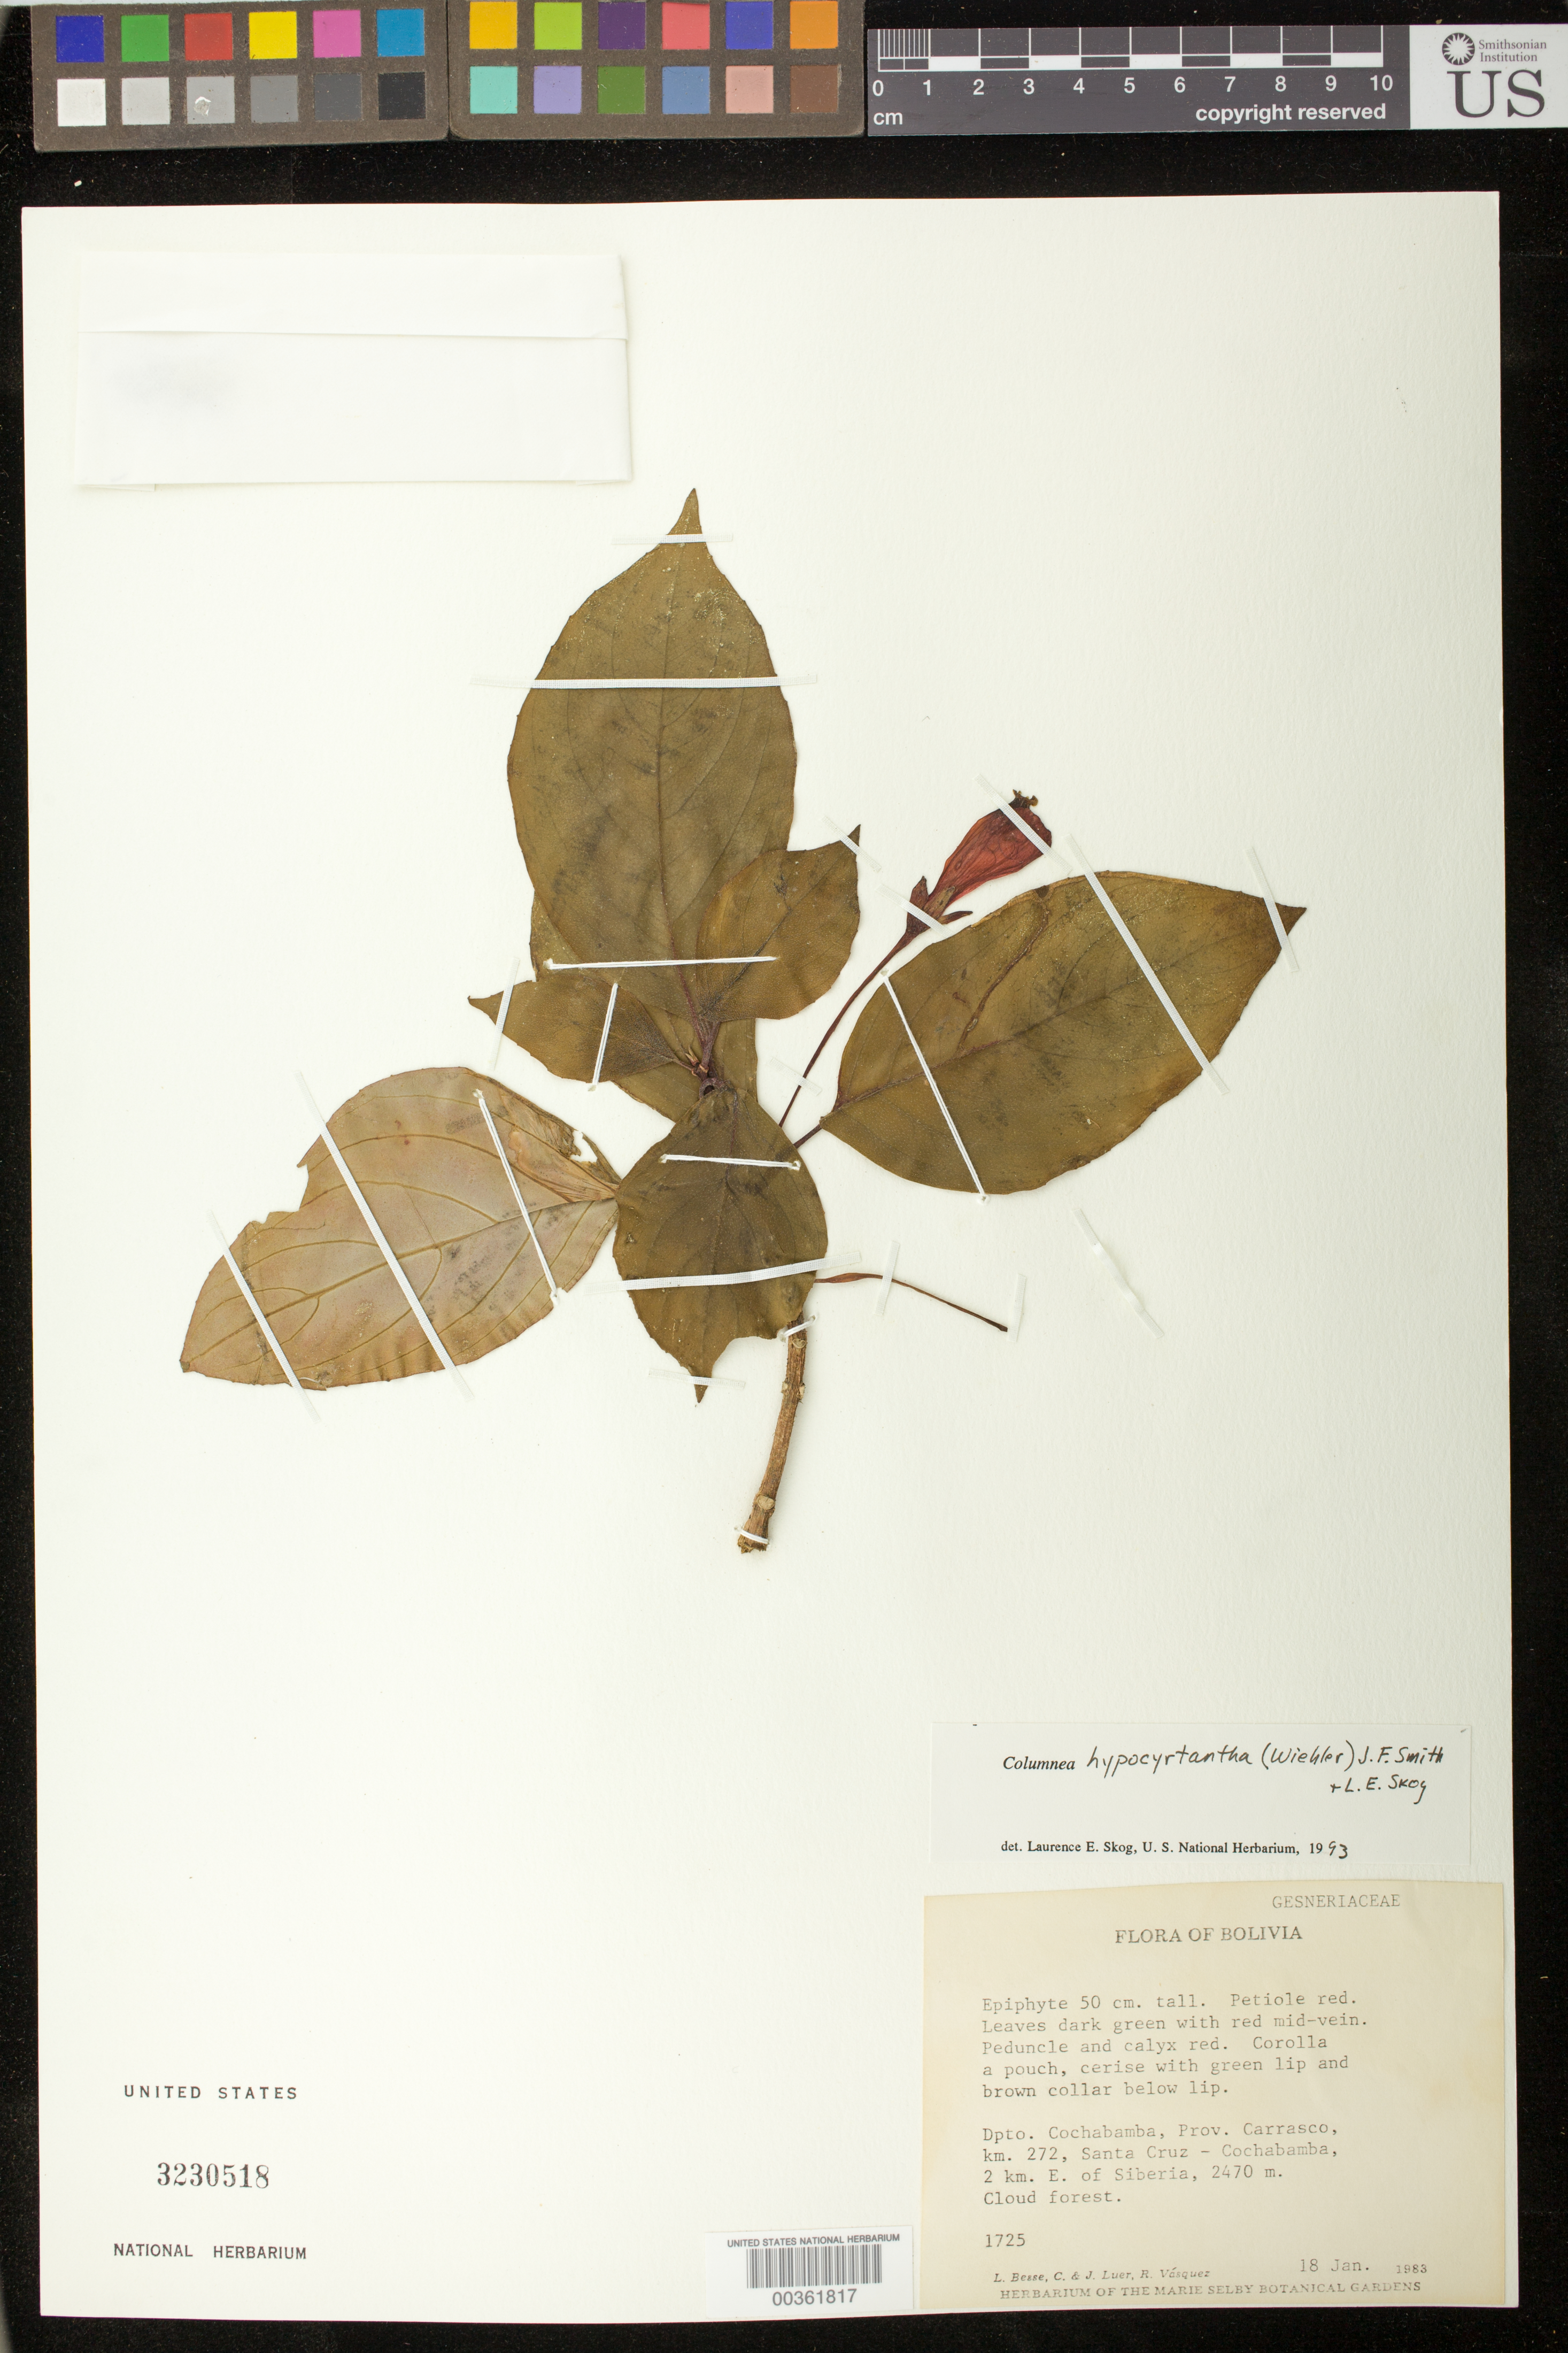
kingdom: Plantae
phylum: Tracheophyta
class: Magnoliopsida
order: Lamiales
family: Gesneriaceae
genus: Columnea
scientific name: Columnea hypocyrtantha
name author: (Wiehler) J.F. Sm. & L.E. Skog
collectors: L. Besse, C. Luer, J. P. Luer & R. Vasquez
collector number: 1725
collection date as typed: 18 Jan 1983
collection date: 1983-01-18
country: Bolivia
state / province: Cochabamba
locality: Prov. Carrasco, km. 272, Santa Cruz - Cochabamba, 2 km. E. of Siberia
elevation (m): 2470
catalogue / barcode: US 3230518